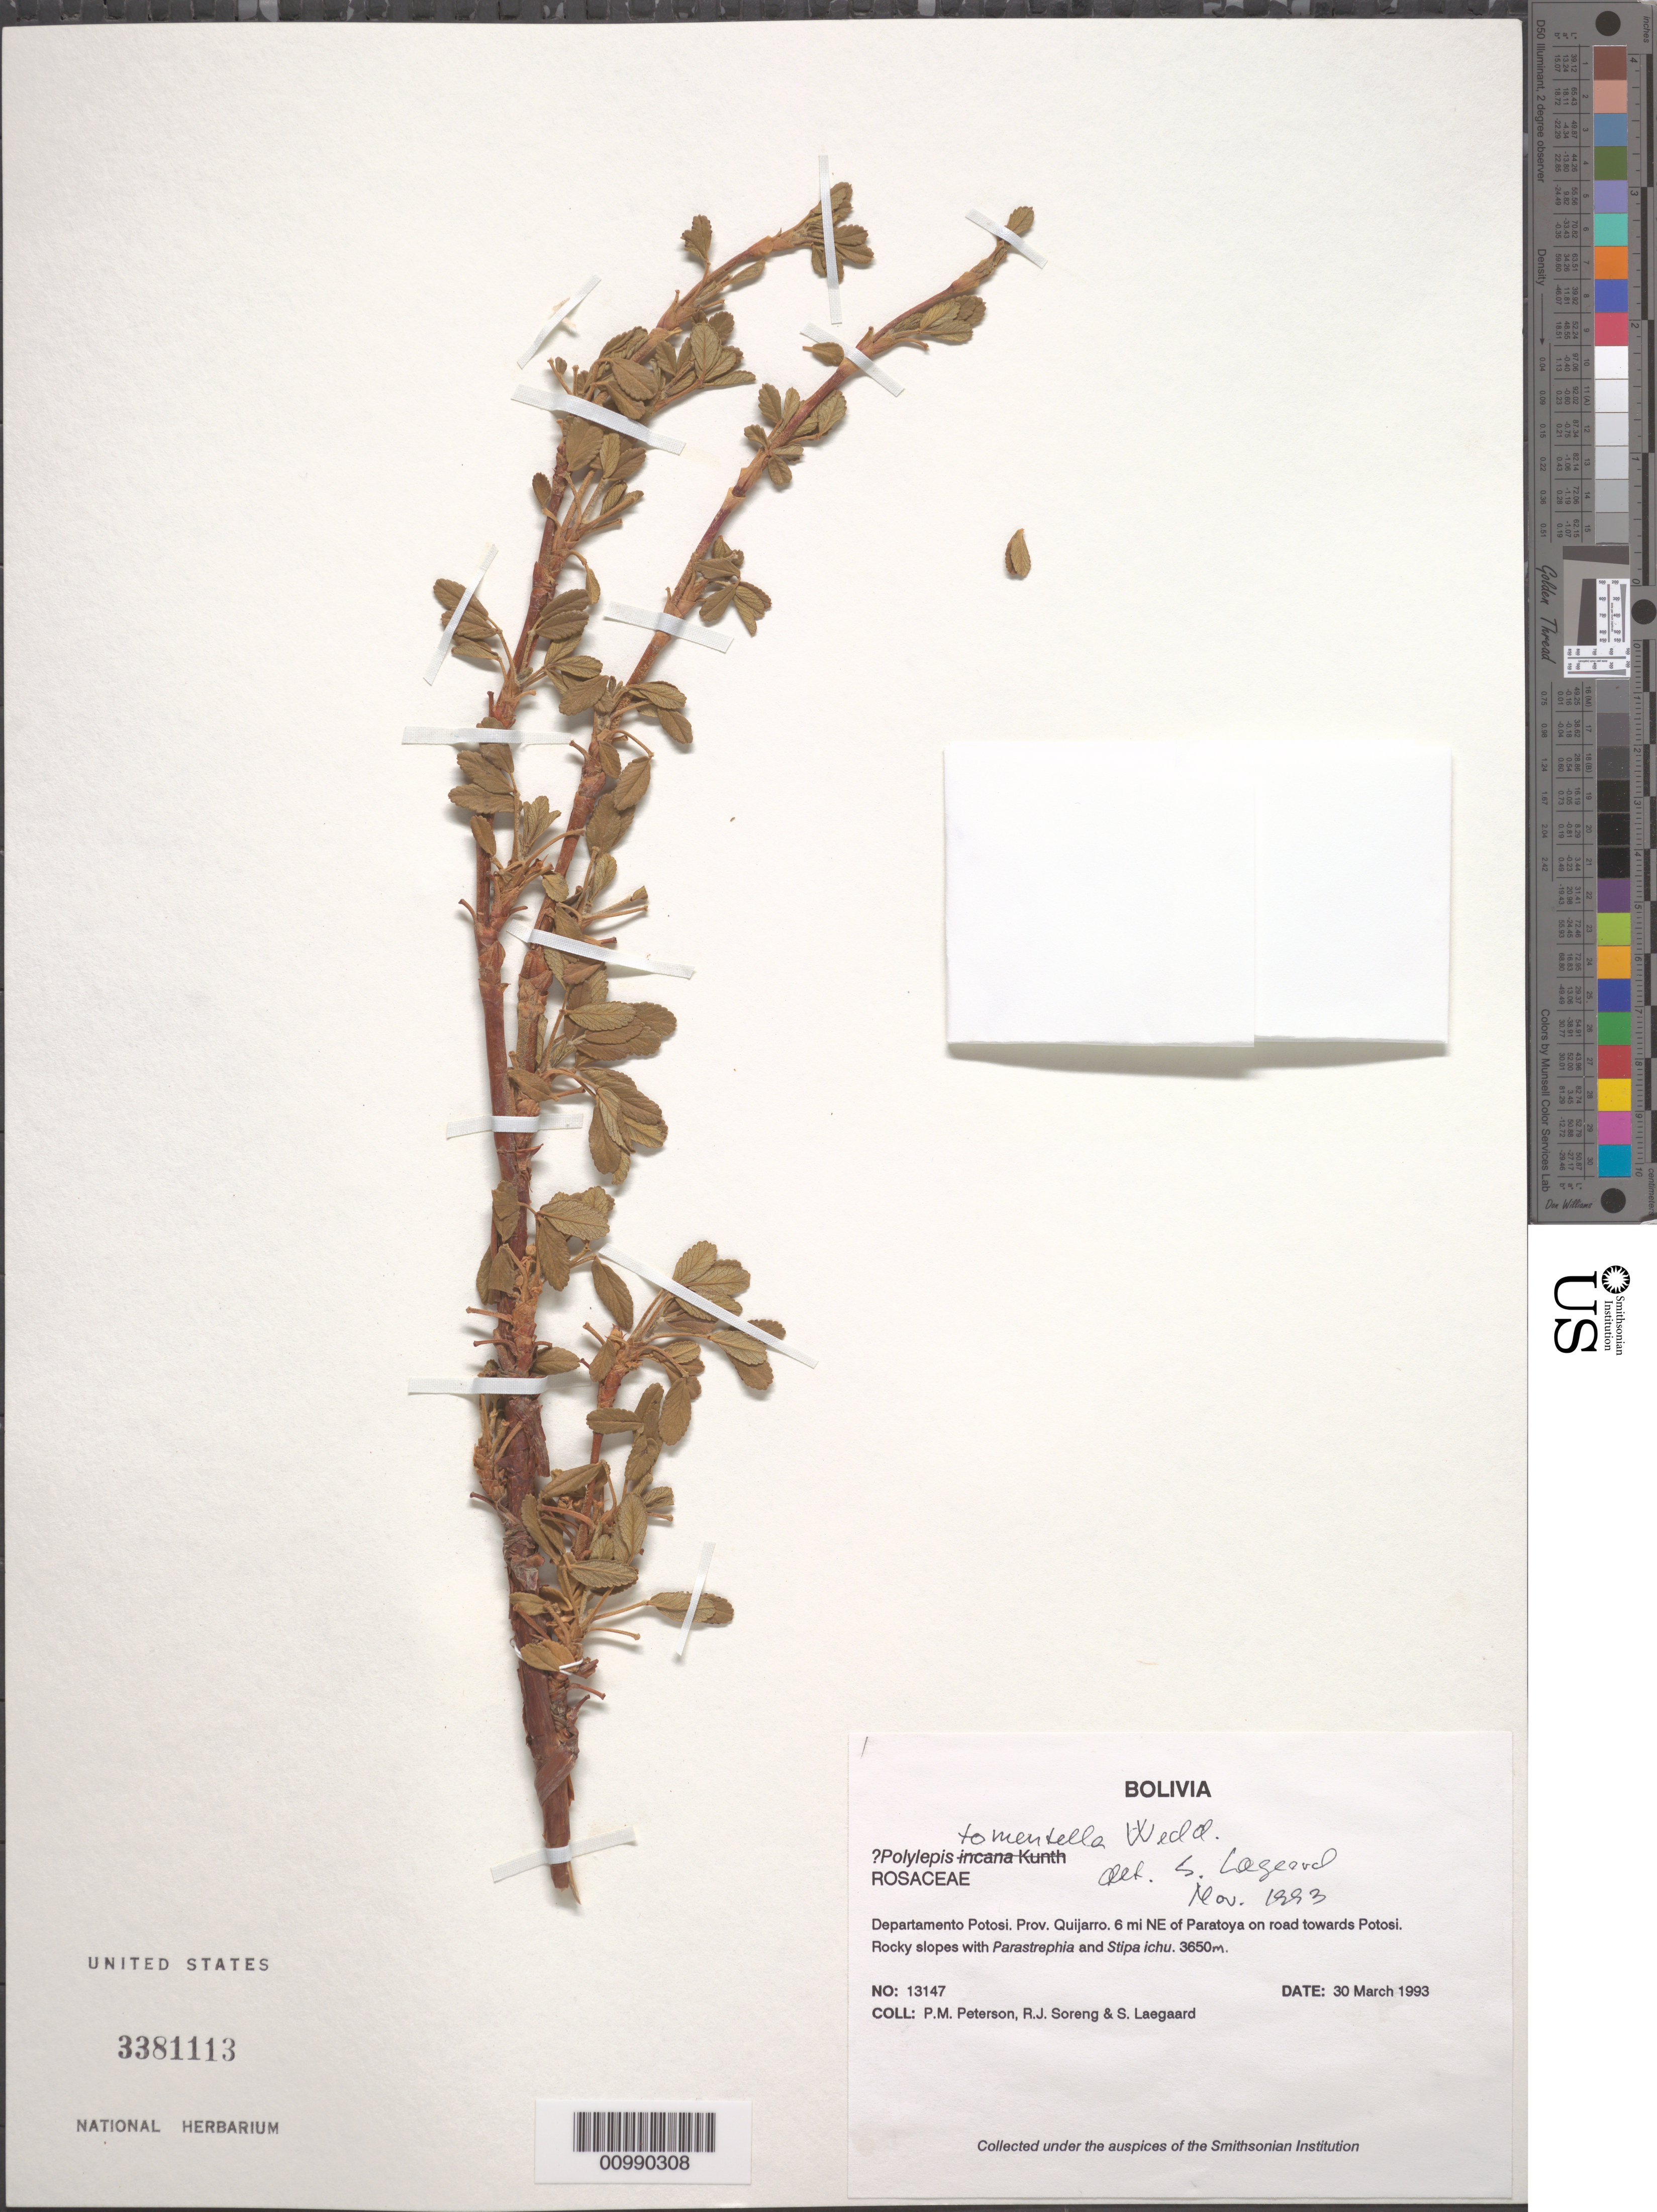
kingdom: Plantae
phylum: Tracheophyta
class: Magnoliopsida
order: Rosales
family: Rosaceae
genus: Polylepis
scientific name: Polylepis tomentella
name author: Wedd.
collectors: P. M. Peterson, R. J. Soreng & S. Lægaard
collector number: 13147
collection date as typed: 30 Mar 1993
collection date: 1993-03-30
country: Bolivia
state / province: Potosi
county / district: Quijarro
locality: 6 mi NE of Paratoya on road towards Potosi.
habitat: Rocky slopes with Parastrephia and Stipa ichu.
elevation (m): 3650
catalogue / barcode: US 3381113